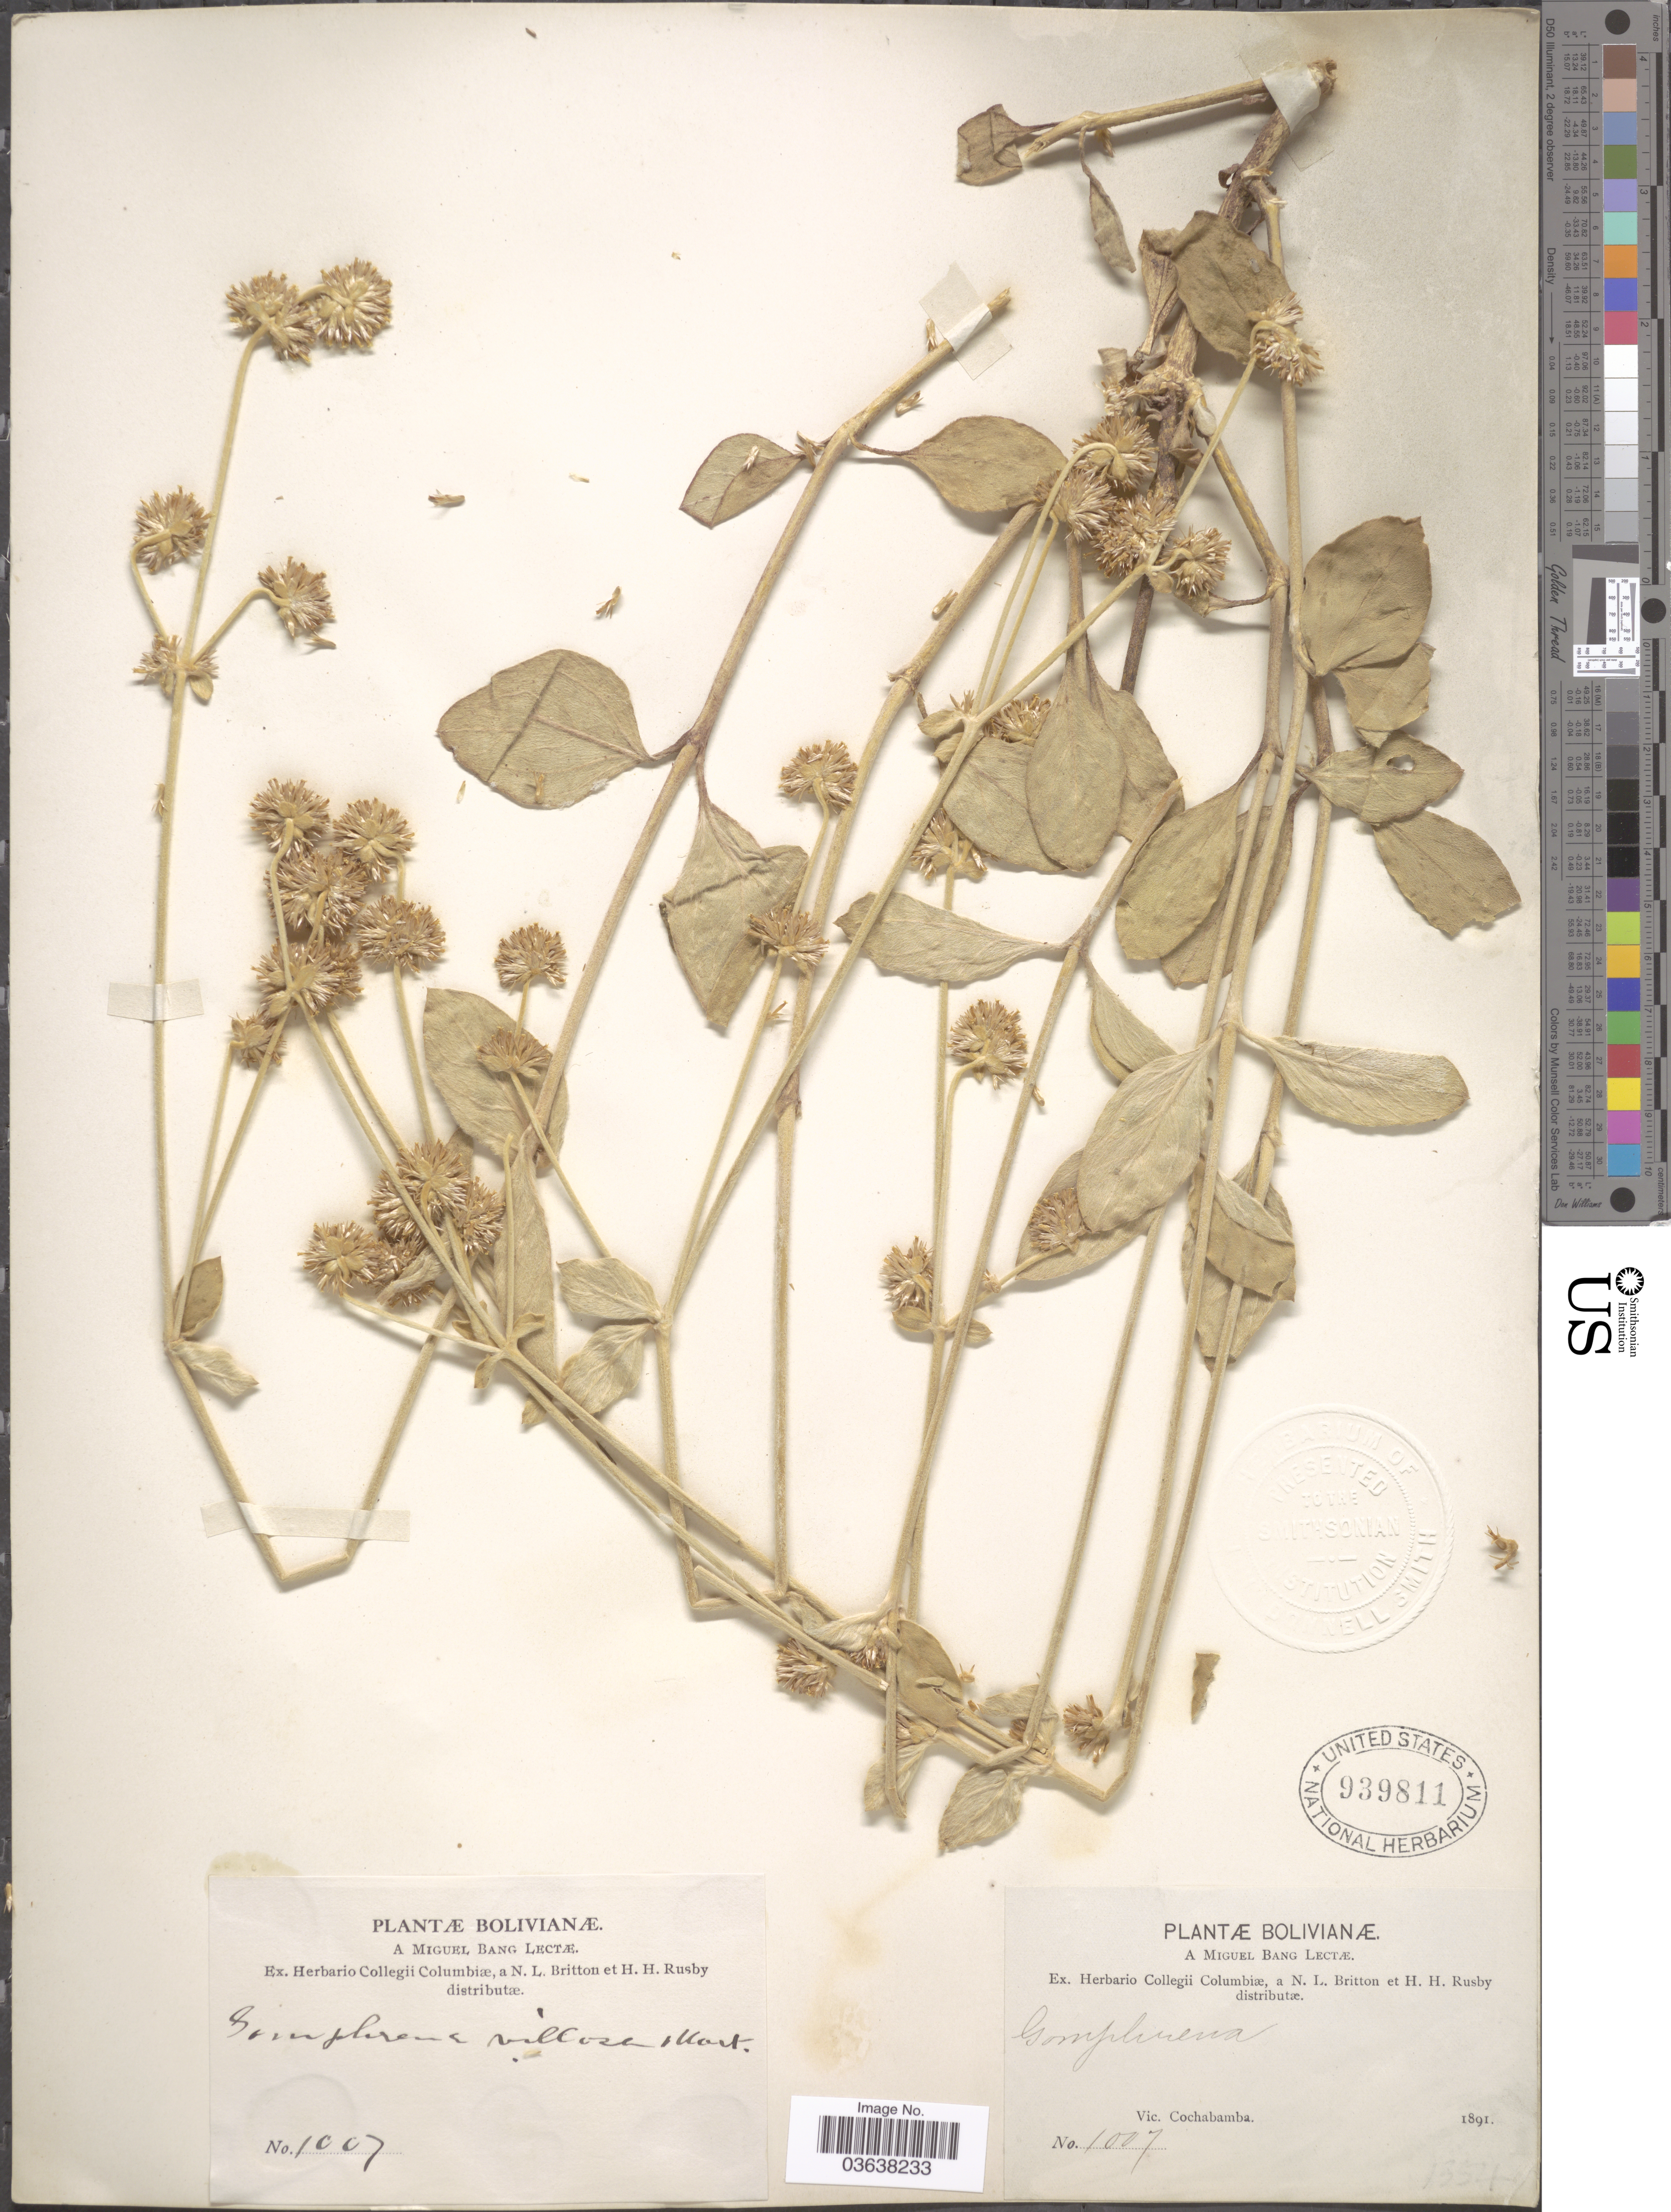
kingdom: Plantae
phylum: Tracheophyta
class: Magnoliopsida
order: Caryophyllales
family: Amaranthaceae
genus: Gomphrena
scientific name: Gomphrena villosa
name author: Mart.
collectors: M. Bang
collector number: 1007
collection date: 1891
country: Bolivia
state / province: Cochabamba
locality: Vic. Cochabamba.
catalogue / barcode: US 939811